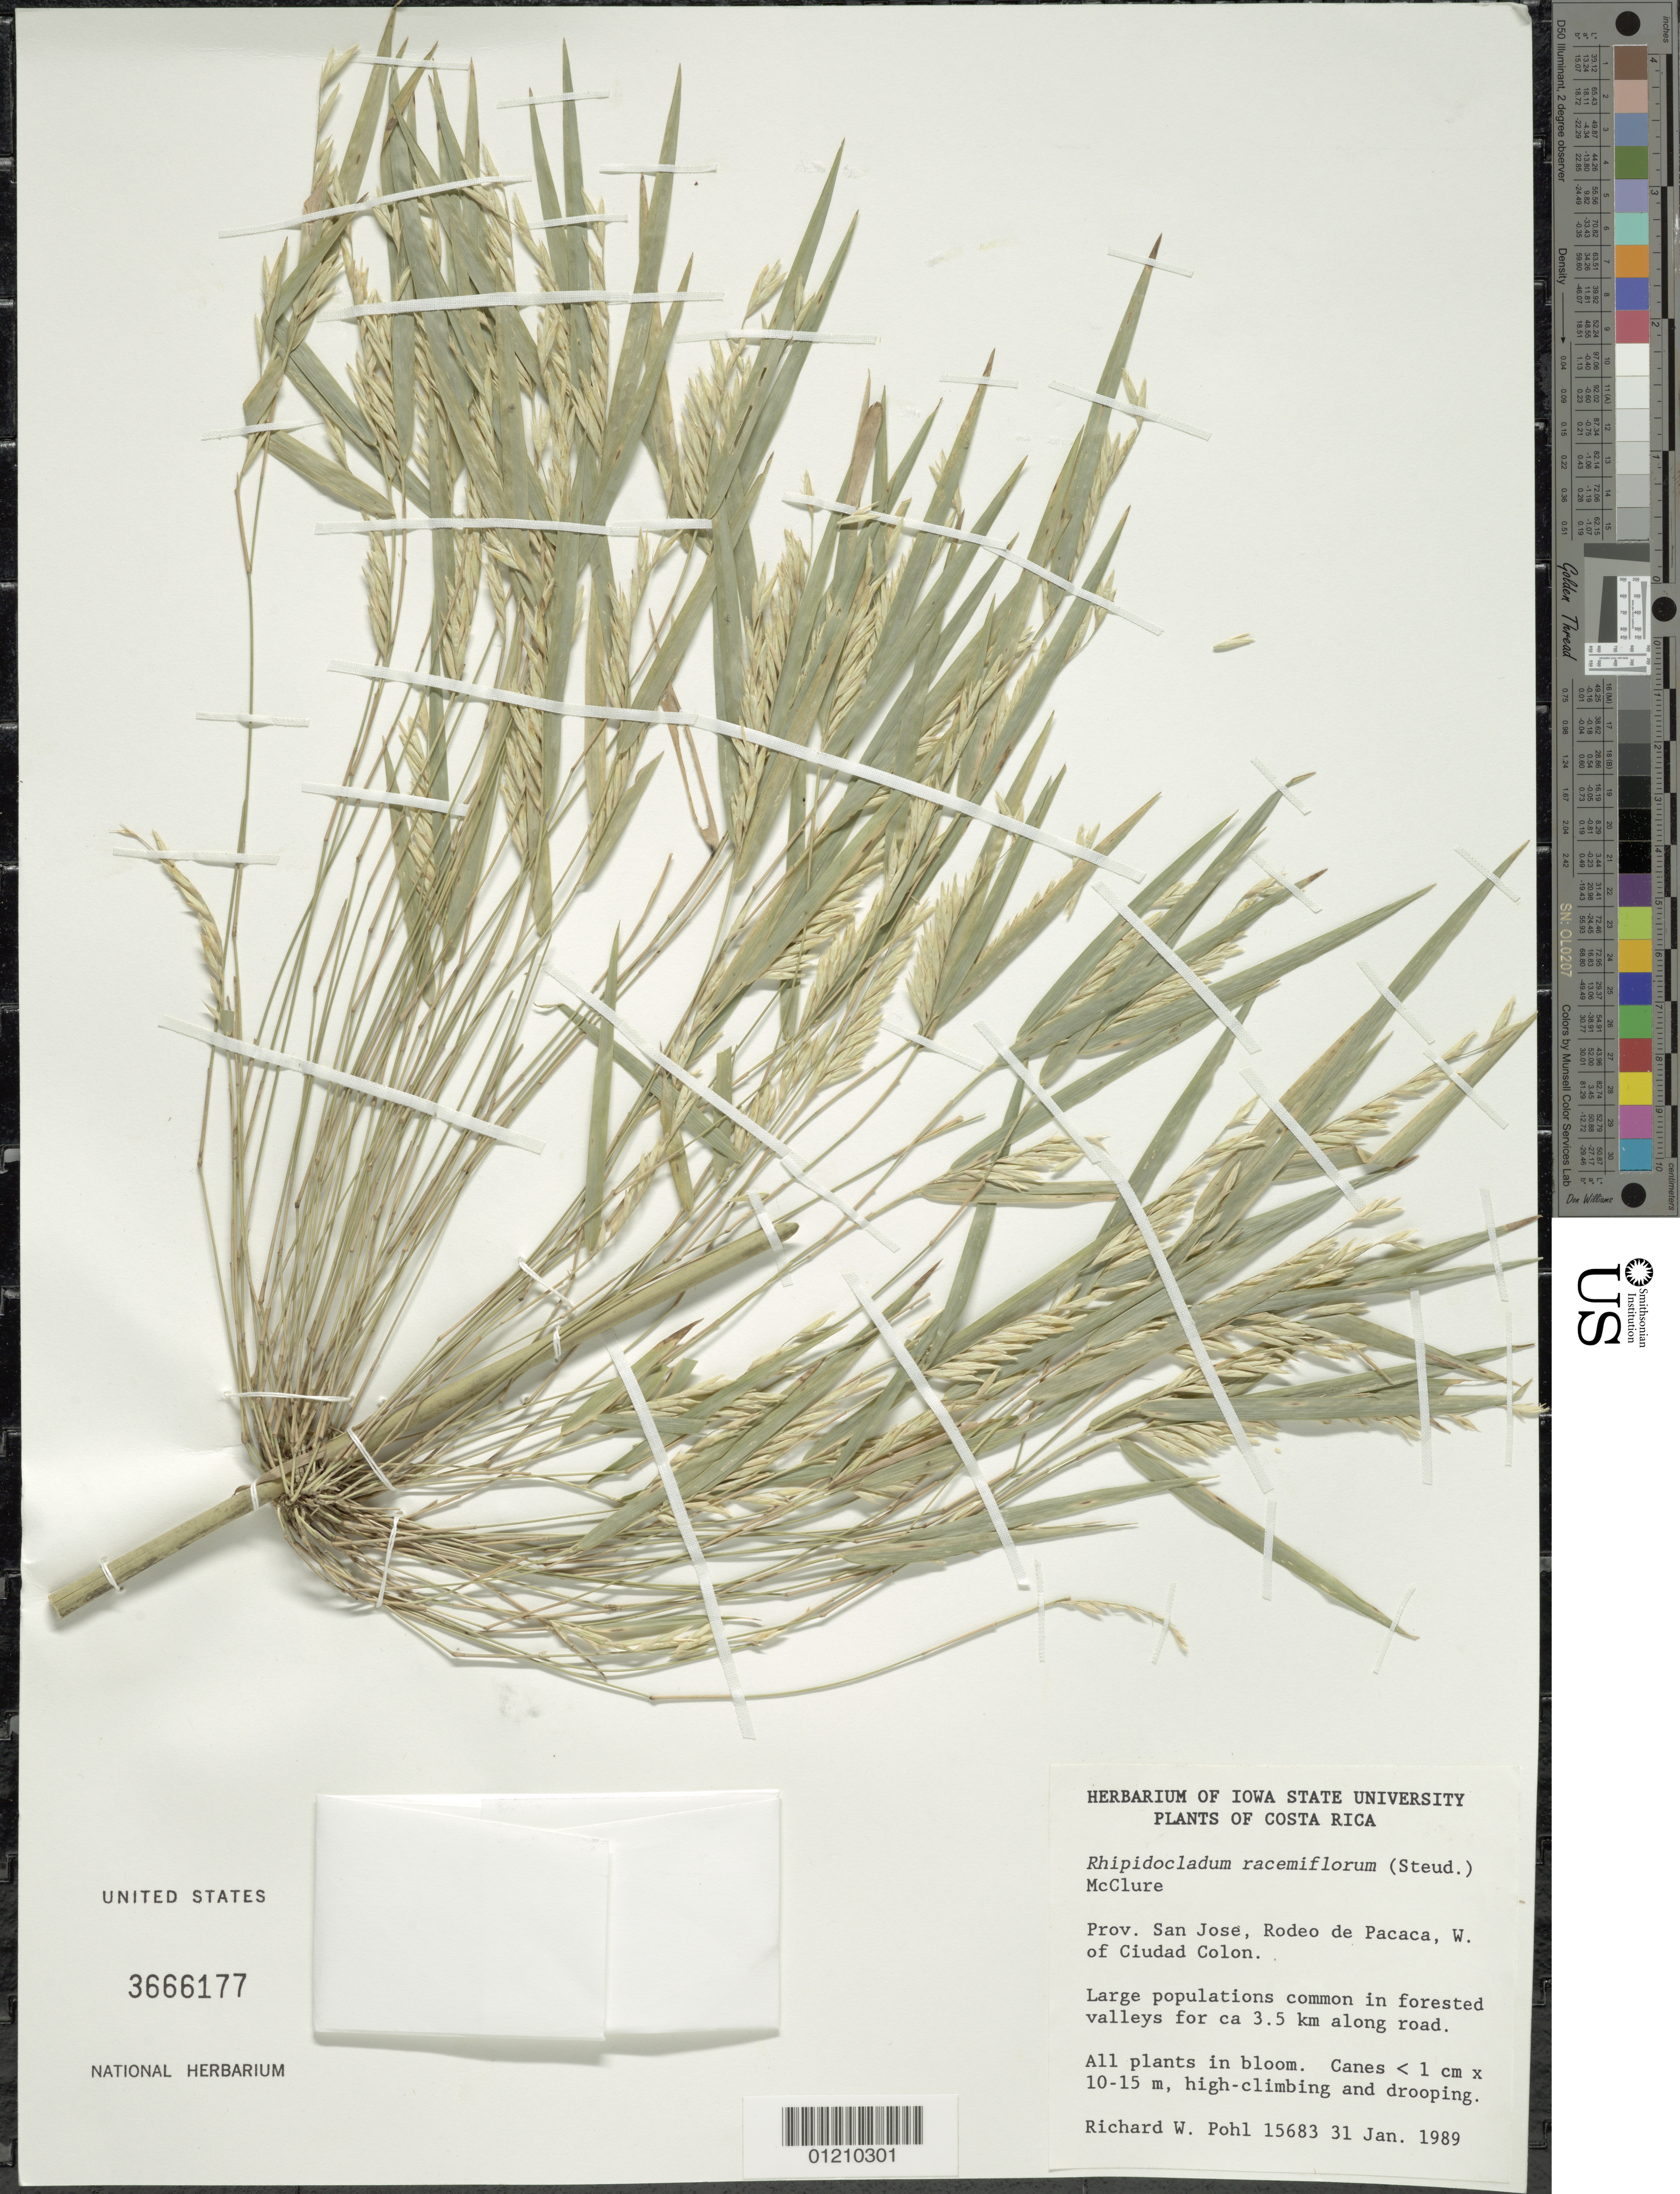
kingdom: Plantae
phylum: Tracheophyta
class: Liliopsida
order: Poales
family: Poaceae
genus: Rhipidocladum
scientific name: Rhipidocladum racemiflorum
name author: (Steud.) McClure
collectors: R. W. Pohl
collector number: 15683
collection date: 1989-01-31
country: Costa Rica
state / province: San José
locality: Rodeo de Pacaca, W. of Ciudad Colon.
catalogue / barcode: US 3666177